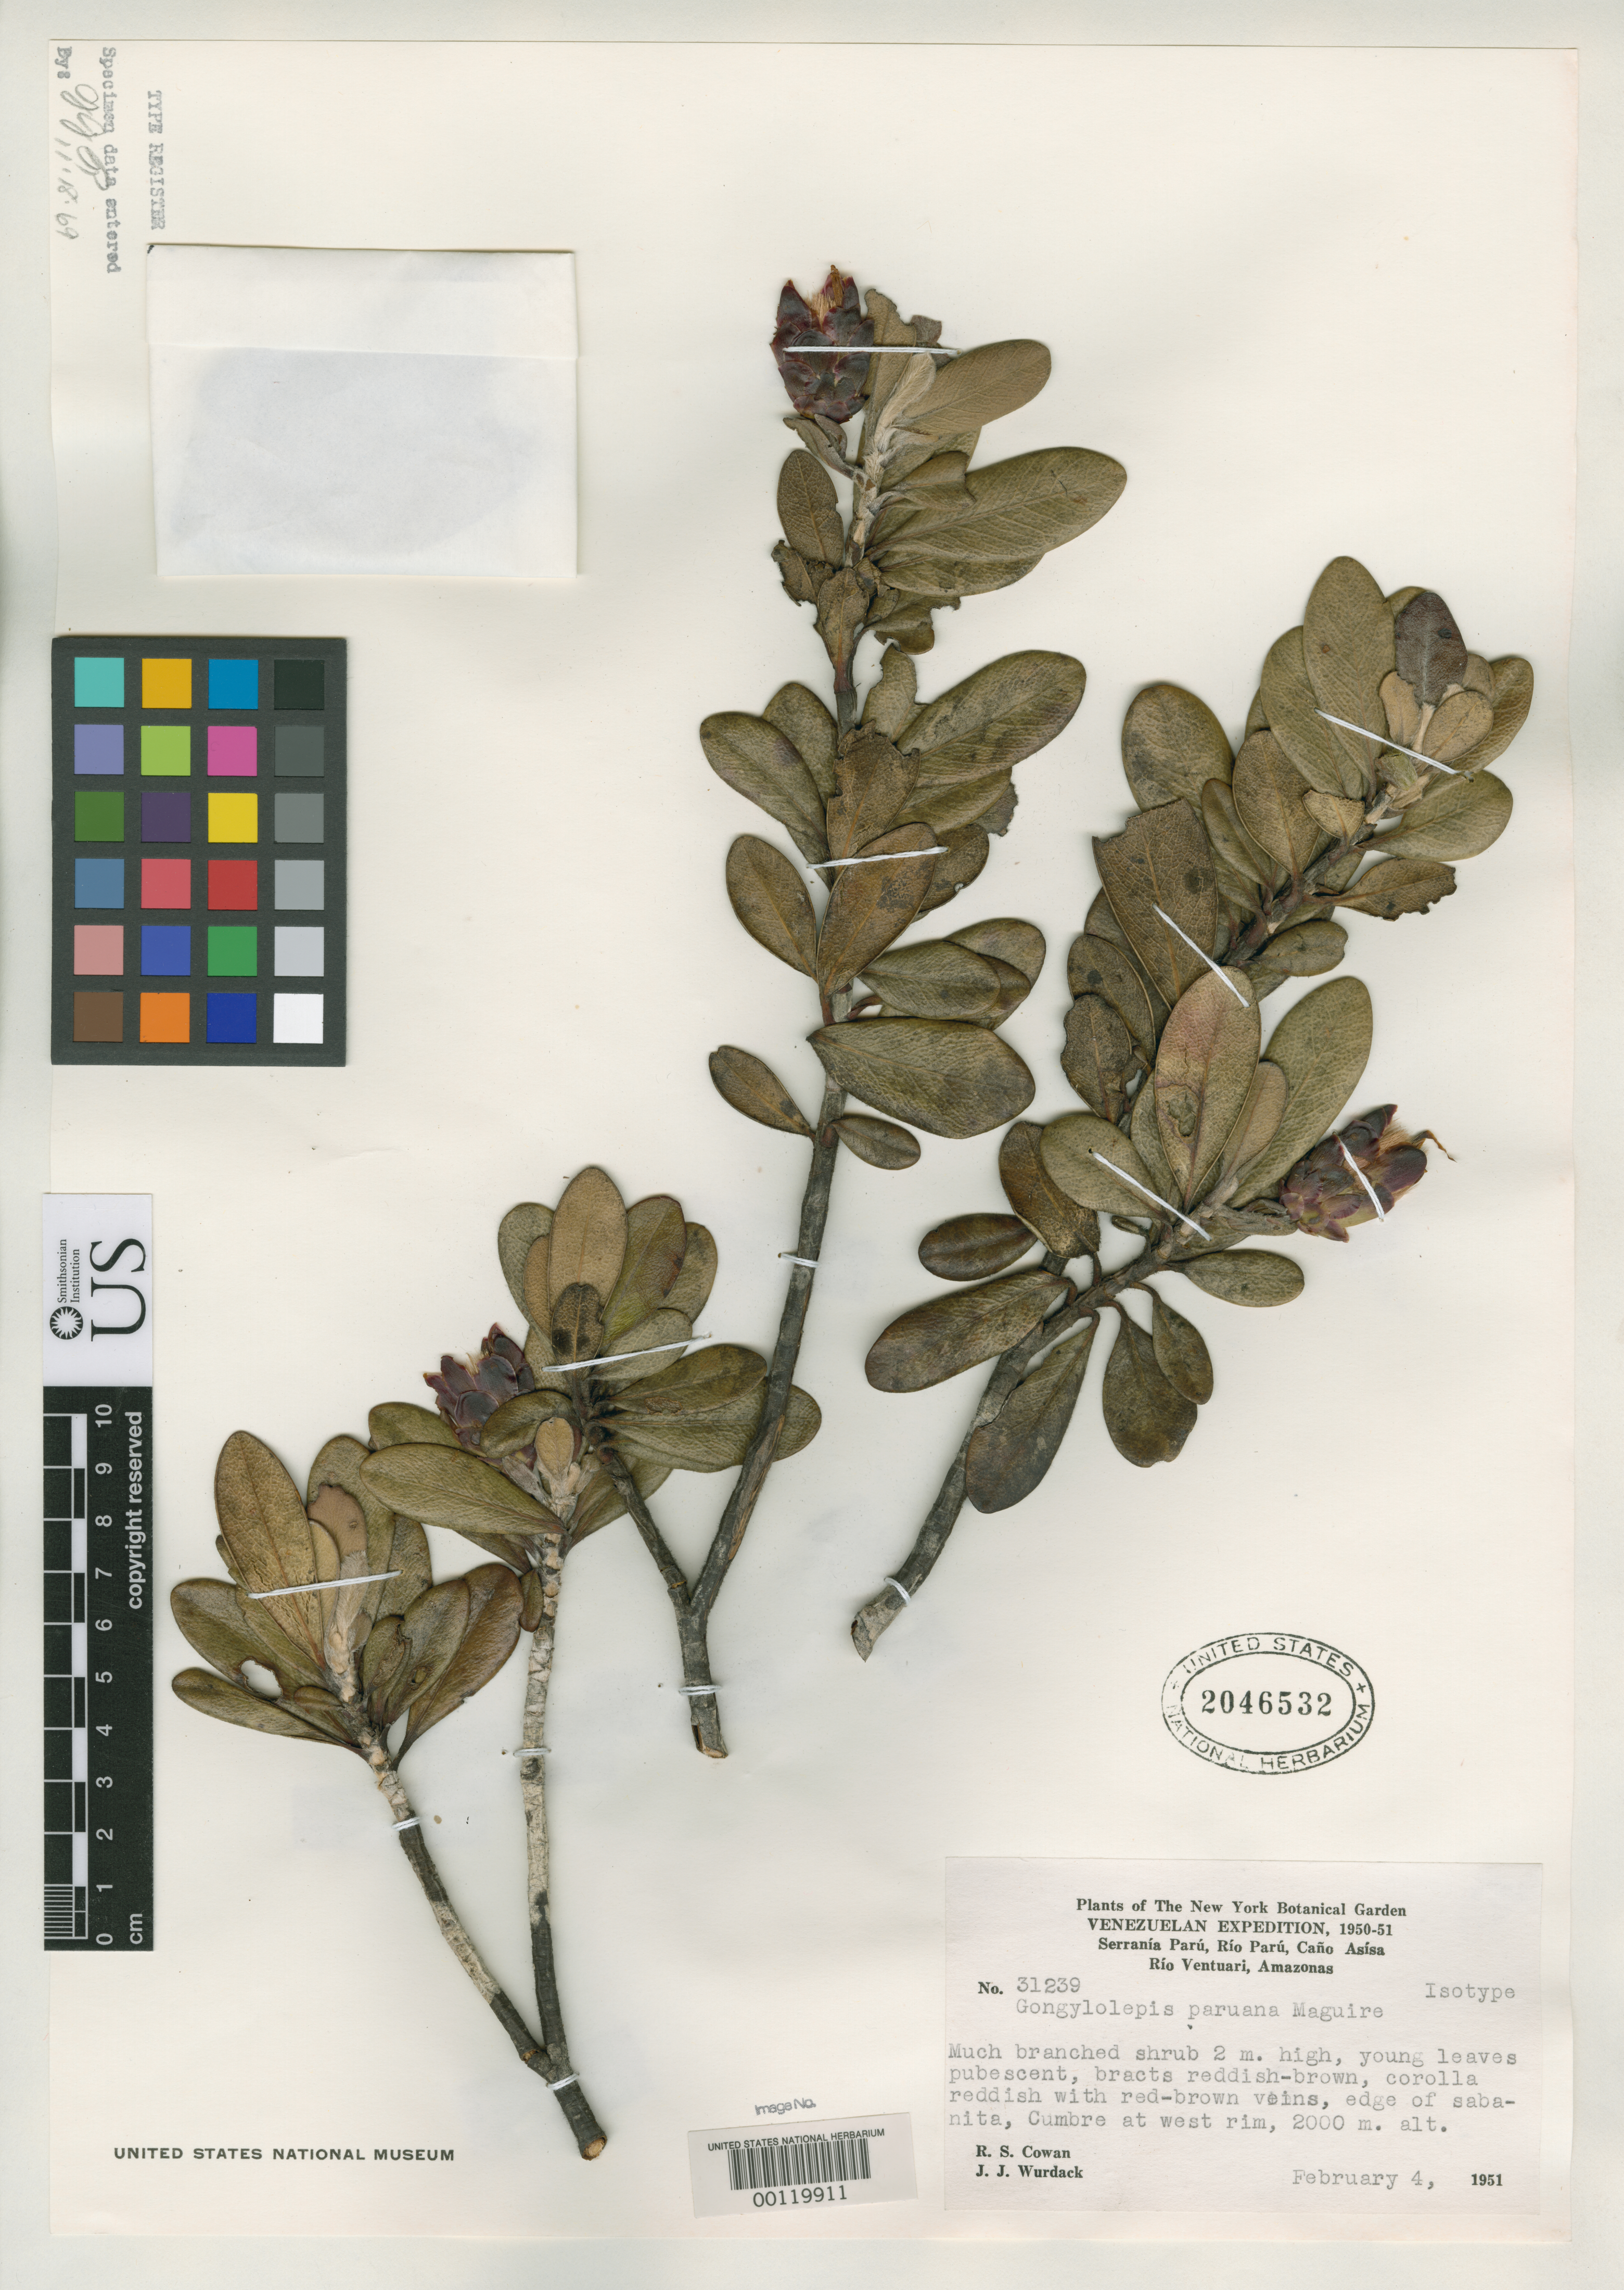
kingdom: Plantae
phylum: Tracheophyta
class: Magnoliopsida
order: Asterales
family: Asteraceae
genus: Gongylolepis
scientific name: Gongylolepis paruana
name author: Maguire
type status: Isotype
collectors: R. S. Cowan & J. J. Wurdack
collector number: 31239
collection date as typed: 04 Feb 1951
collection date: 1951-02-04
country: Venezuela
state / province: Amazonas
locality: Serrania.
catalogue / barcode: US 2046532